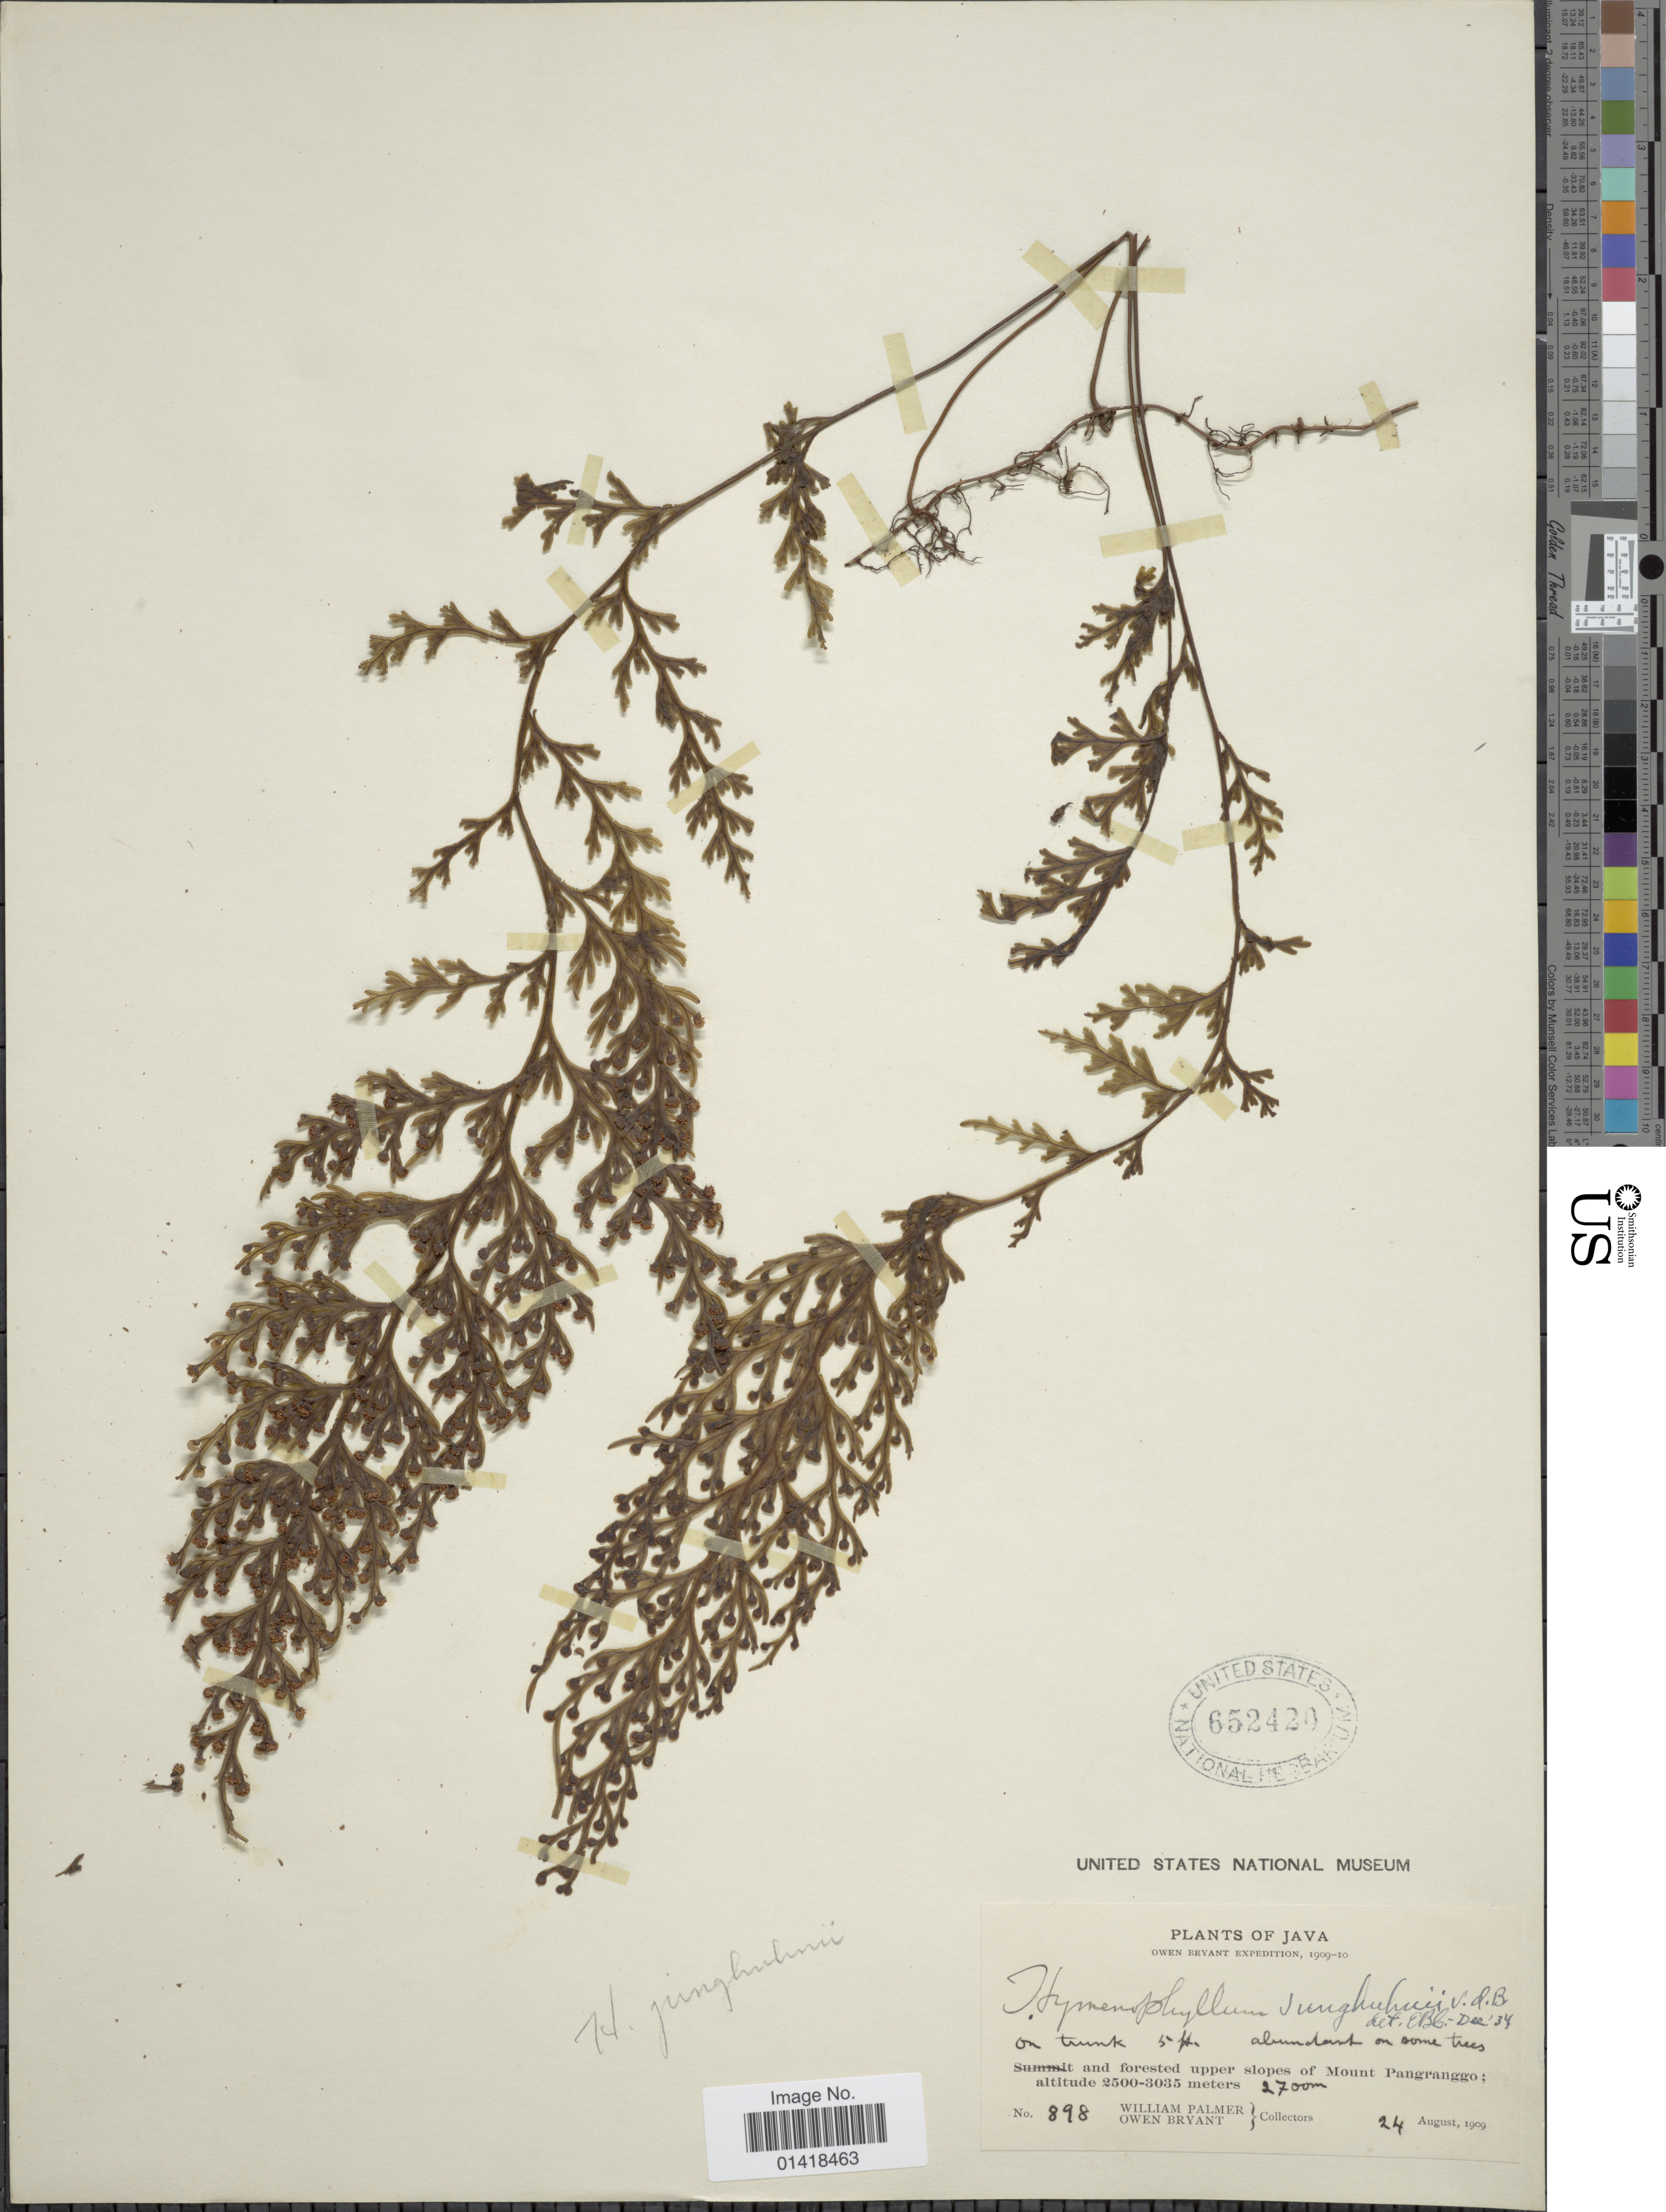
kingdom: Plantae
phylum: Tracheophyta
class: Polypodiopsida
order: Hymenophyllales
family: Hymenophyllaceae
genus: Hymenophyllum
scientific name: Hymenophyllum junghuhnii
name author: Bosch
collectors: W. Palmer & O. Bryant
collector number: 898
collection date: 1909-08-24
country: Indonesia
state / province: Java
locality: Forested upper slopes of Mount Pangranggo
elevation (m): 2700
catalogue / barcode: US 652420